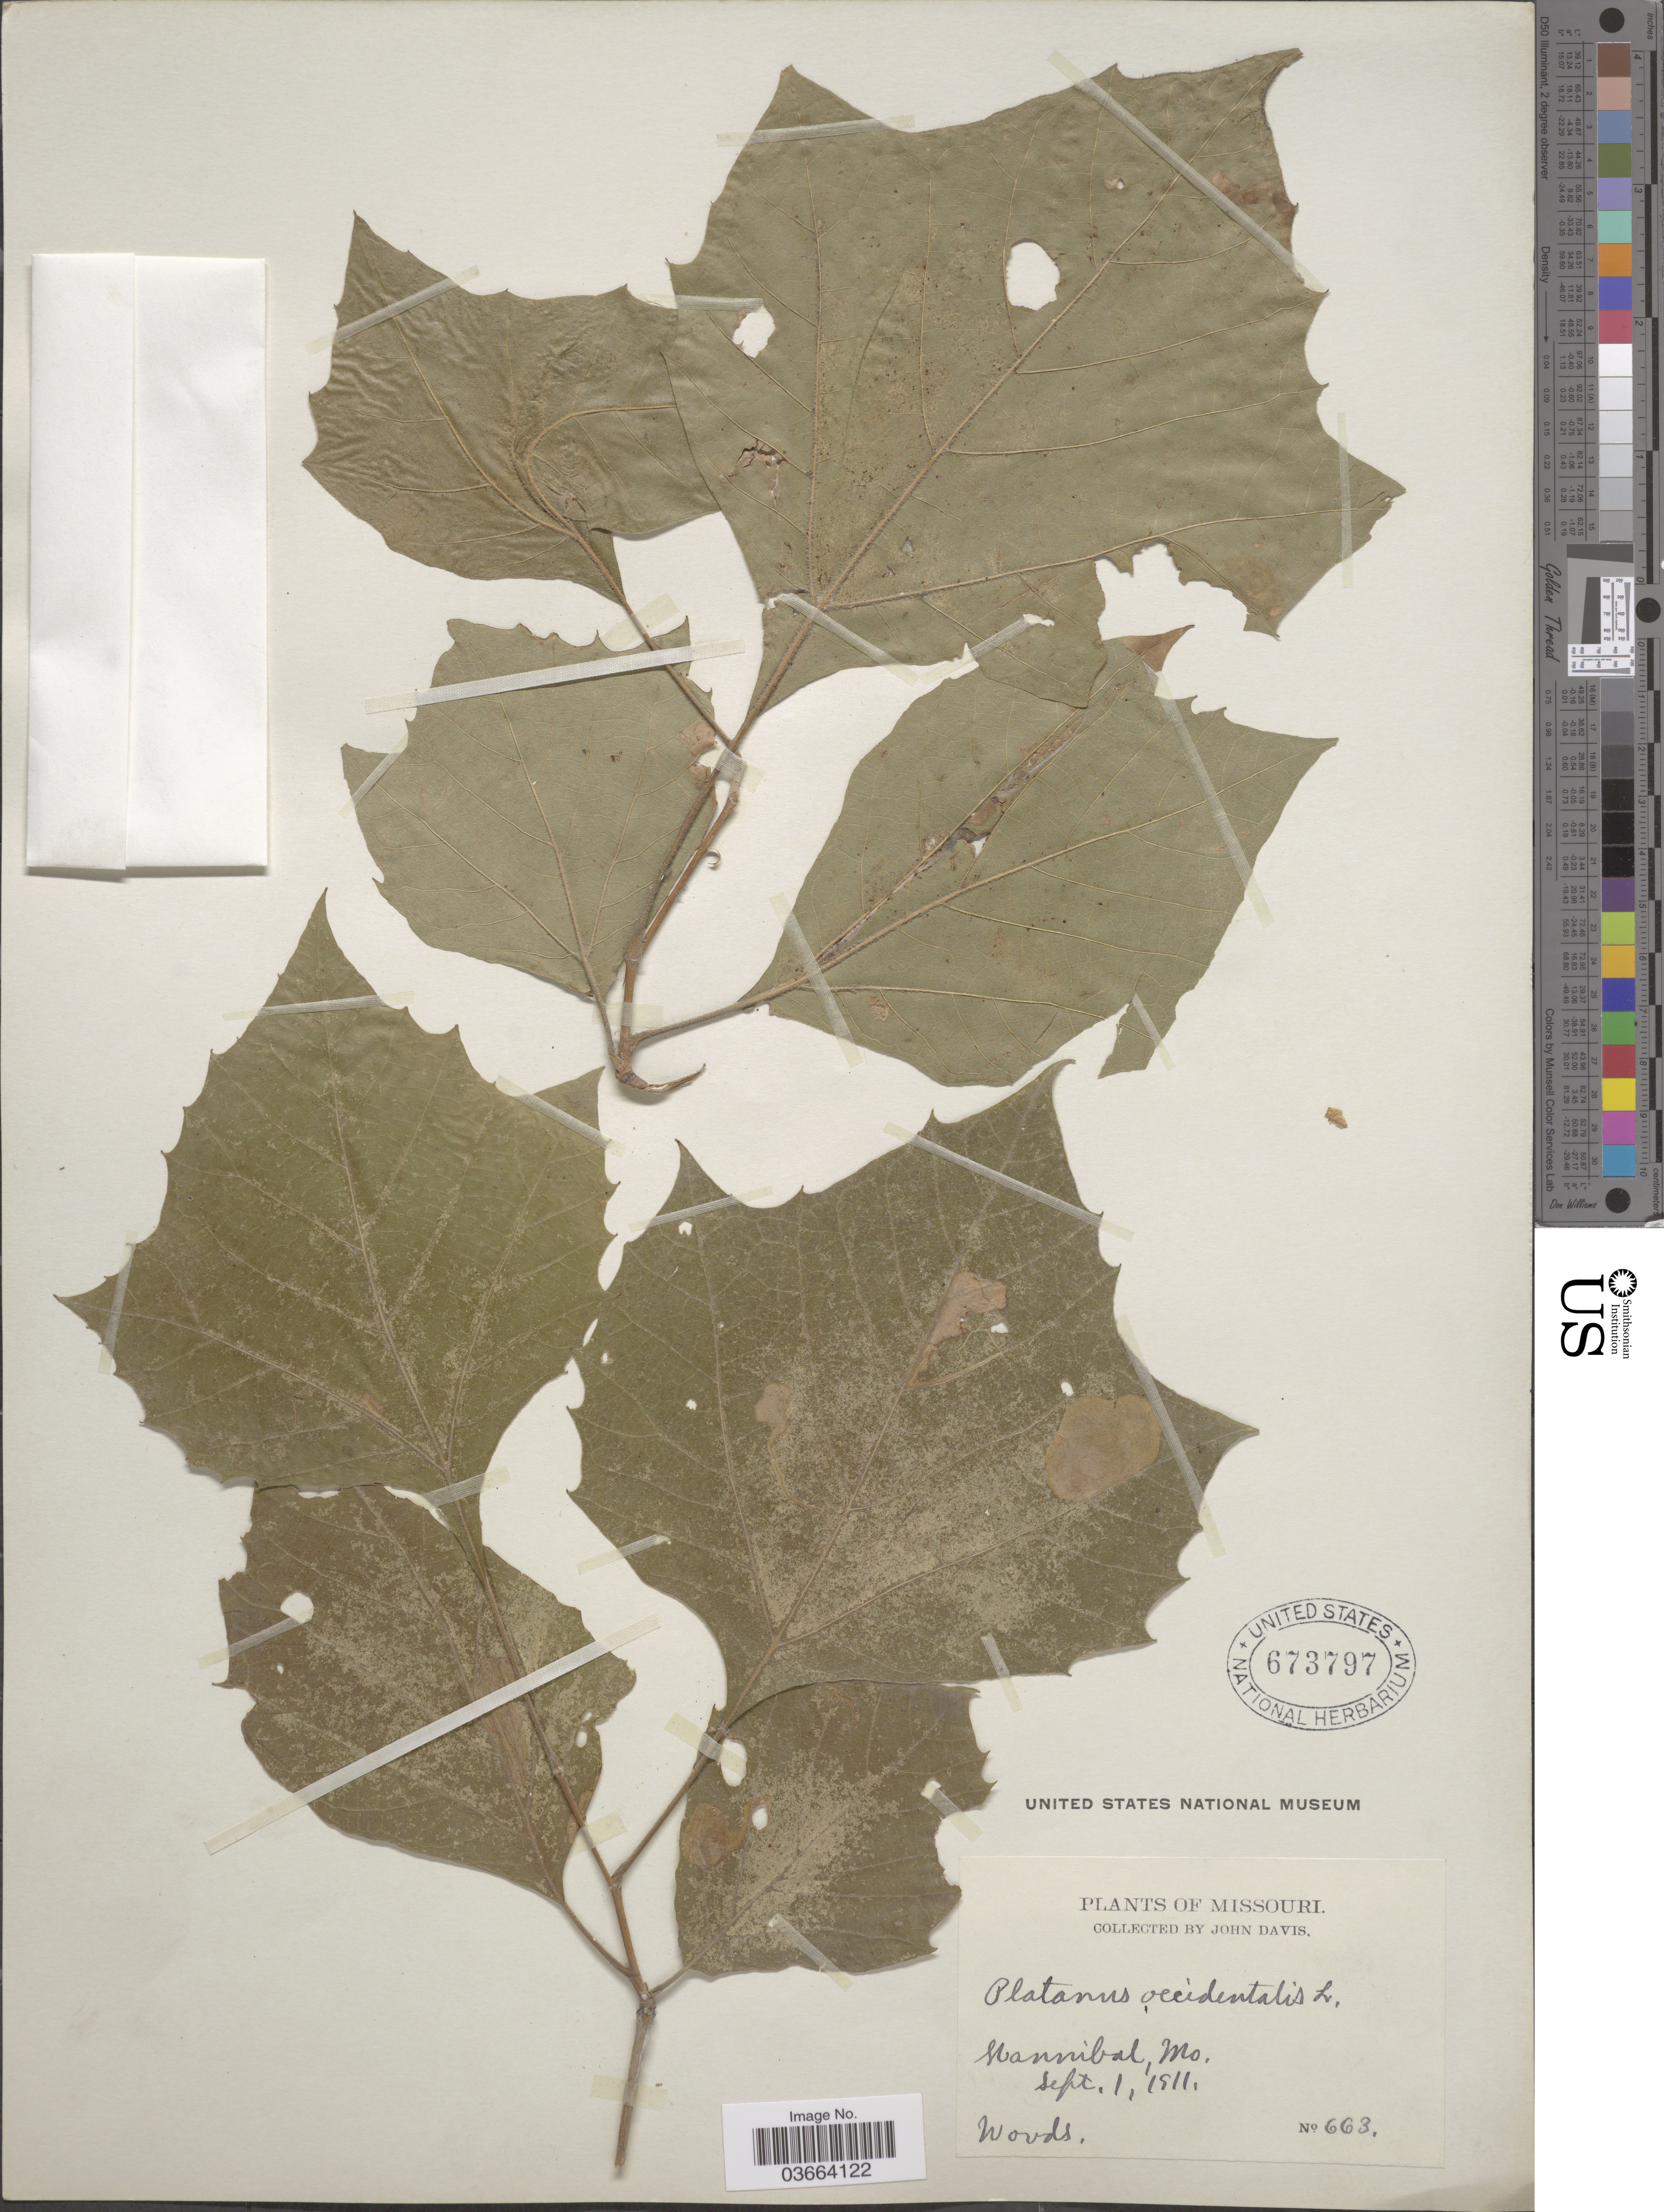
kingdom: Plantae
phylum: Tracheophyta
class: Magnoliopsida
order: Proteales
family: Platanaceae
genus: Platanus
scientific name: Platanus occidentalis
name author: L.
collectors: J. Davis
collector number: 663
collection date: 1911-09-01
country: United States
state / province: Missouri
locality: Hannibal. Woods.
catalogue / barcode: US 673797